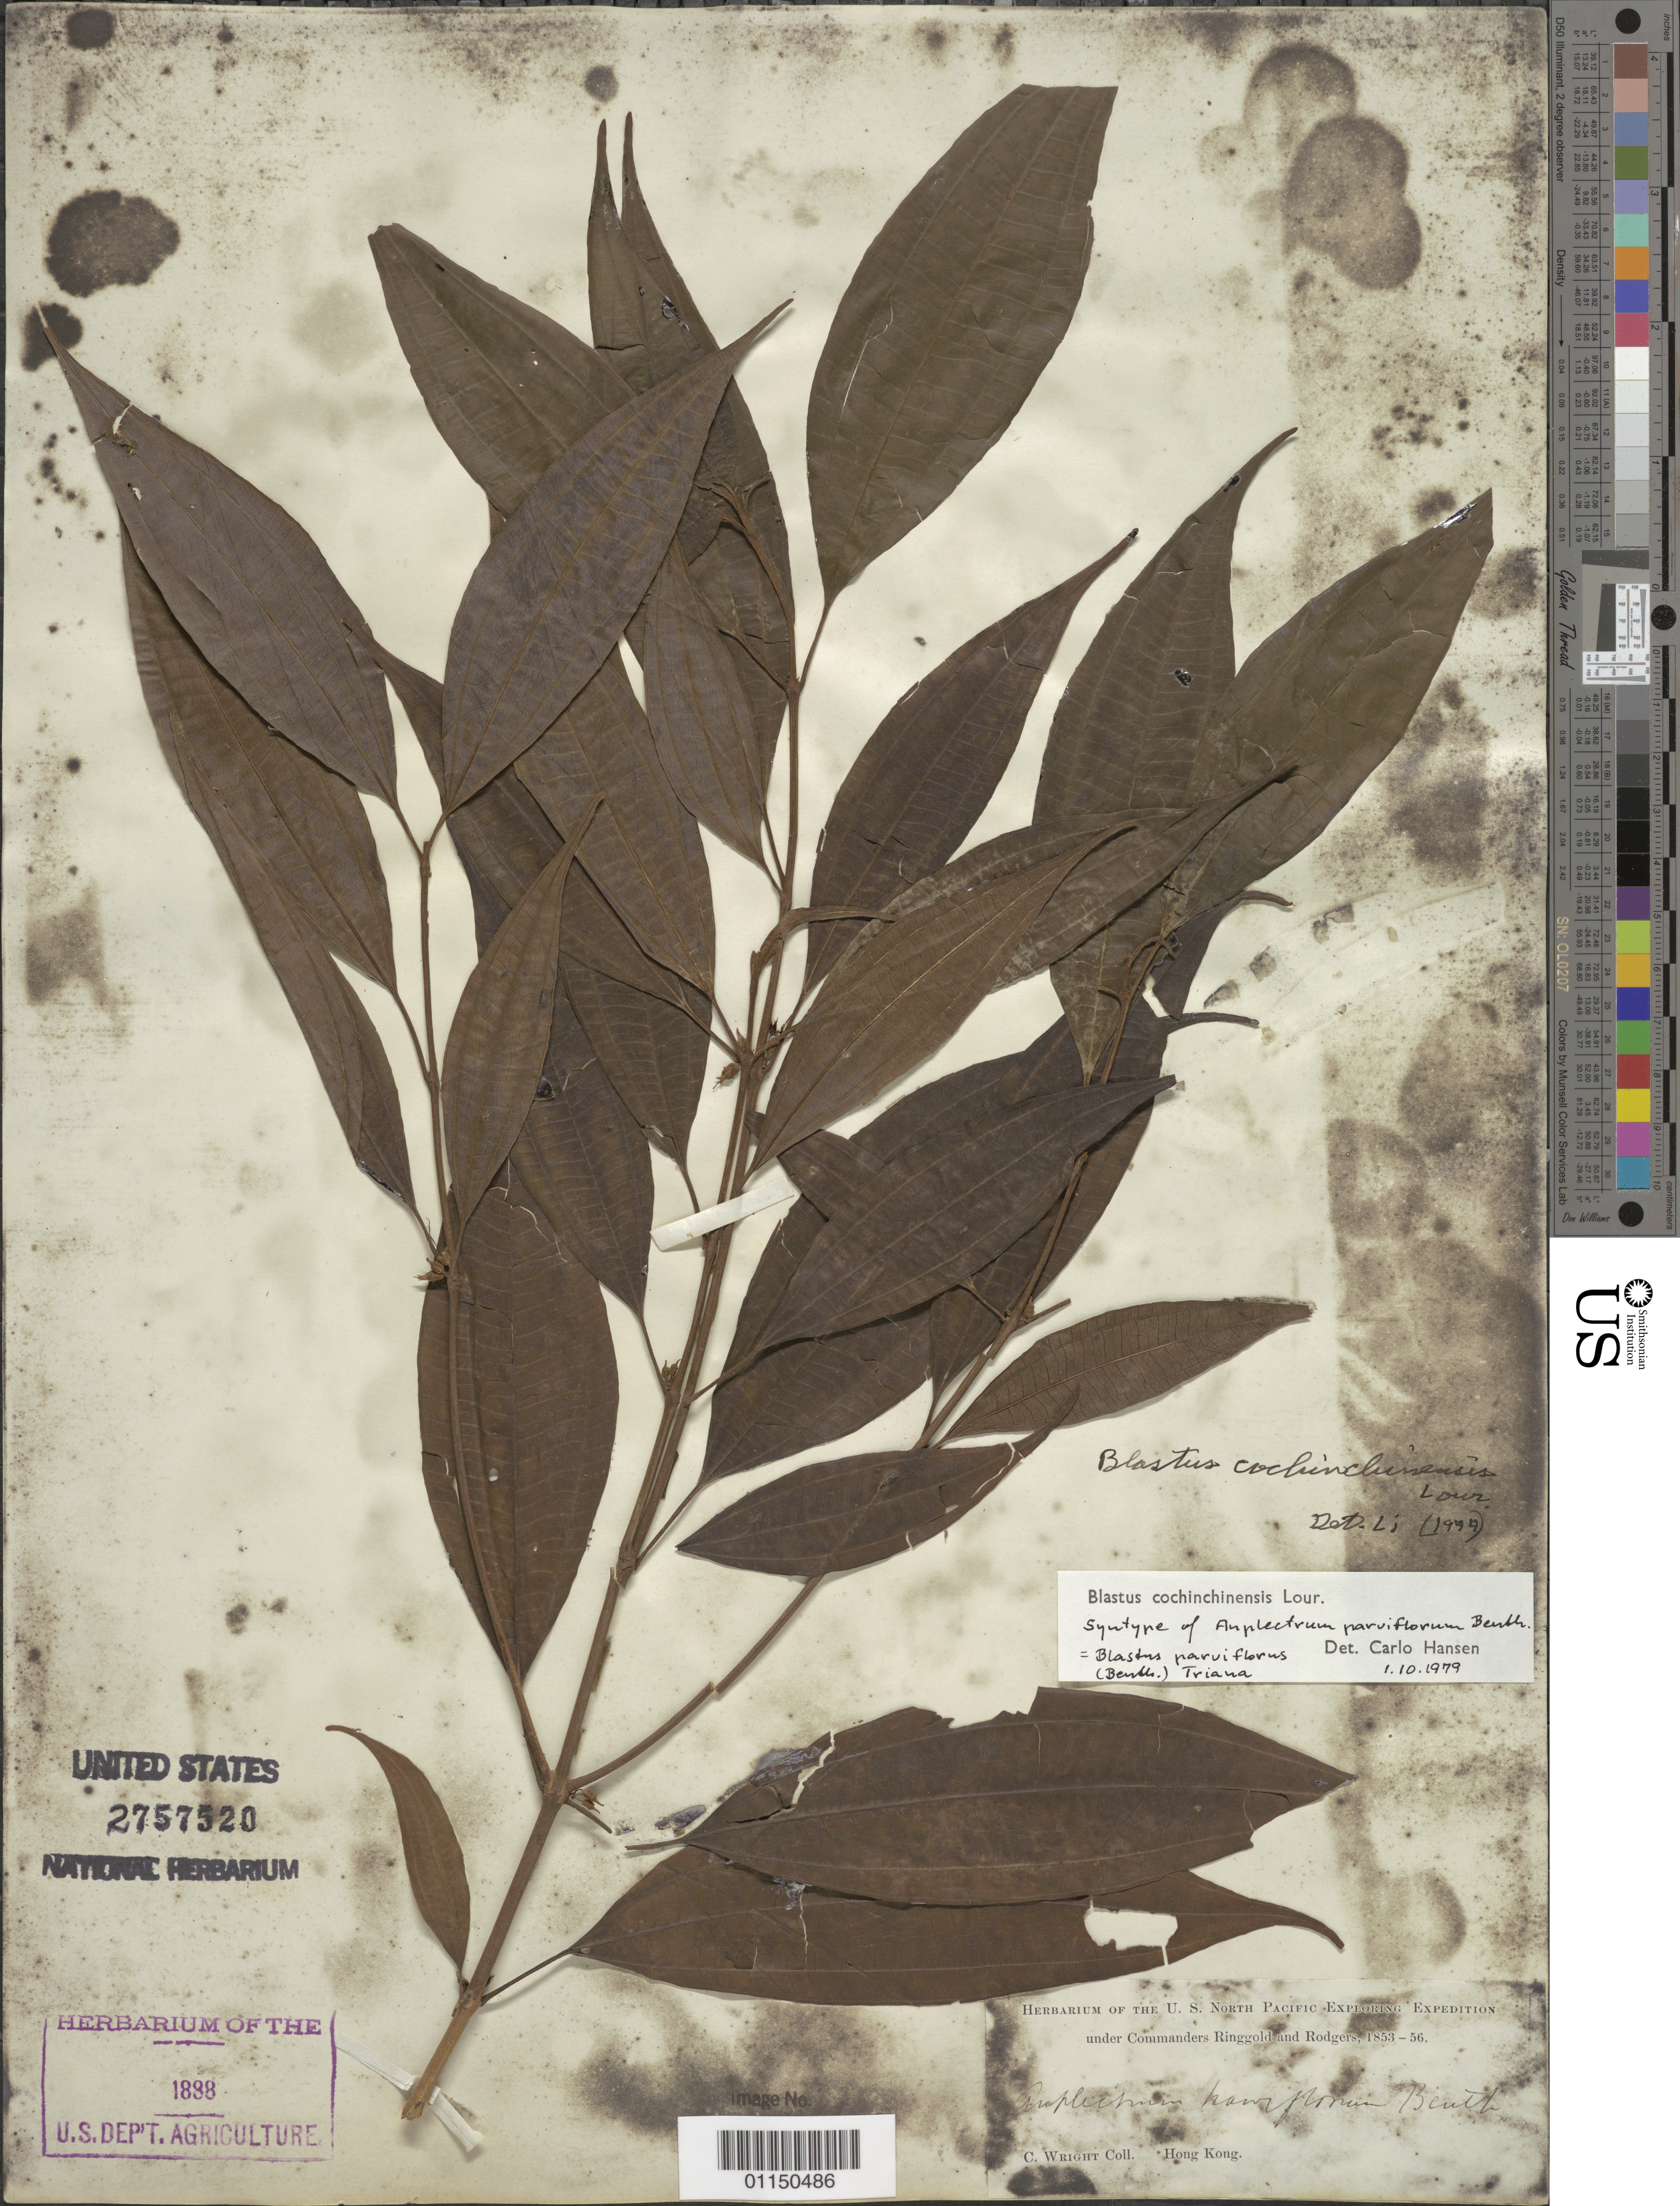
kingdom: Plantae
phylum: Tracheophyta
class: Magnoliopsida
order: Myrtales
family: Melastomataceae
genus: Blastus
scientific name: Blastus cochinchinensis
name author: Lour.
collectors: C. Wright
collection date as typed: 1853 to -- -- 1856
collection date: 1853/1856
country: China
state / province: Hong Kong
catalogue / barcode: US 2757520